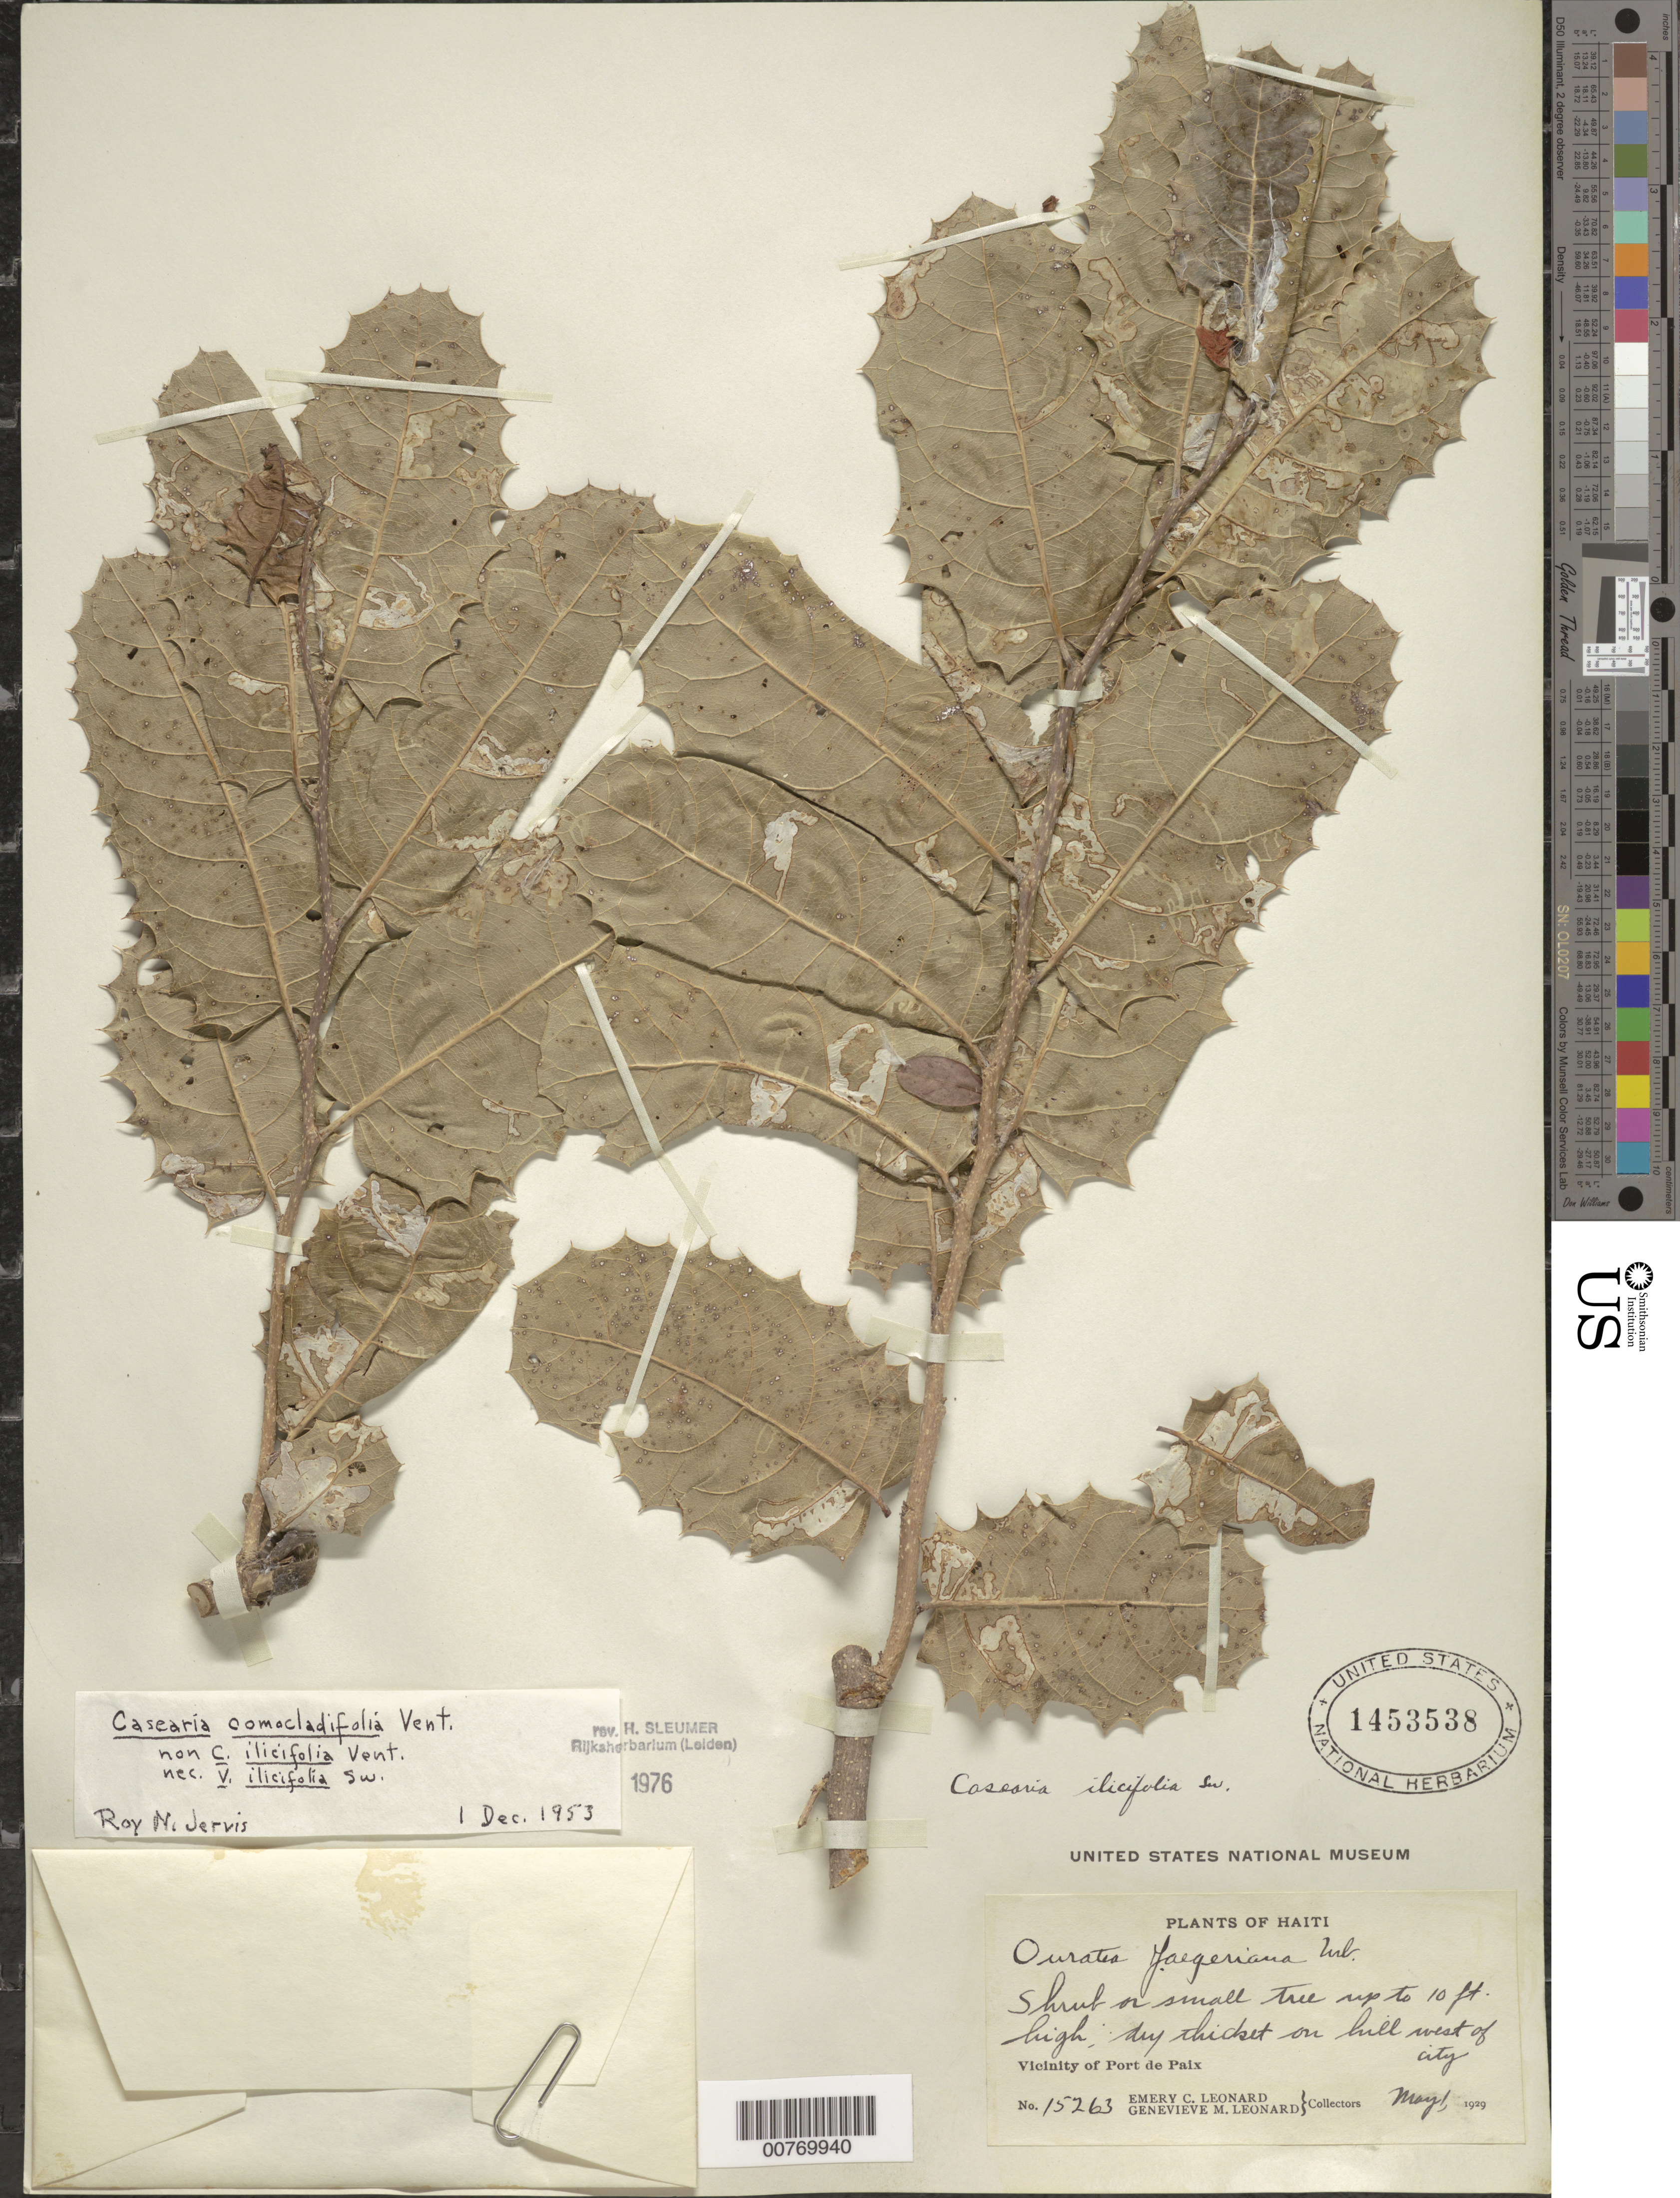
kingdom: Plantae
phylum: Tracheophyta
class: Magnoliopsida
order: Malpighiales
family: Salicaceae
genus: Casearia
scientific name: Casearia comocladifolia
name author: Vent.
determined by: Sleumer, H. O.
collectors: E. C. Leonard & G. M. Leonard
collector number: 15263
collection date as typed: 01 May 1929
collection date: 1929-05-01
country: Haiti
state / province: Nord-Óuest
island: Hispaniola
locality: Vicinity of Port de PaiDepartement du NordOuest.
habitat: Dry thicket on hill west of city.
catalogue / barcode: US 1453538